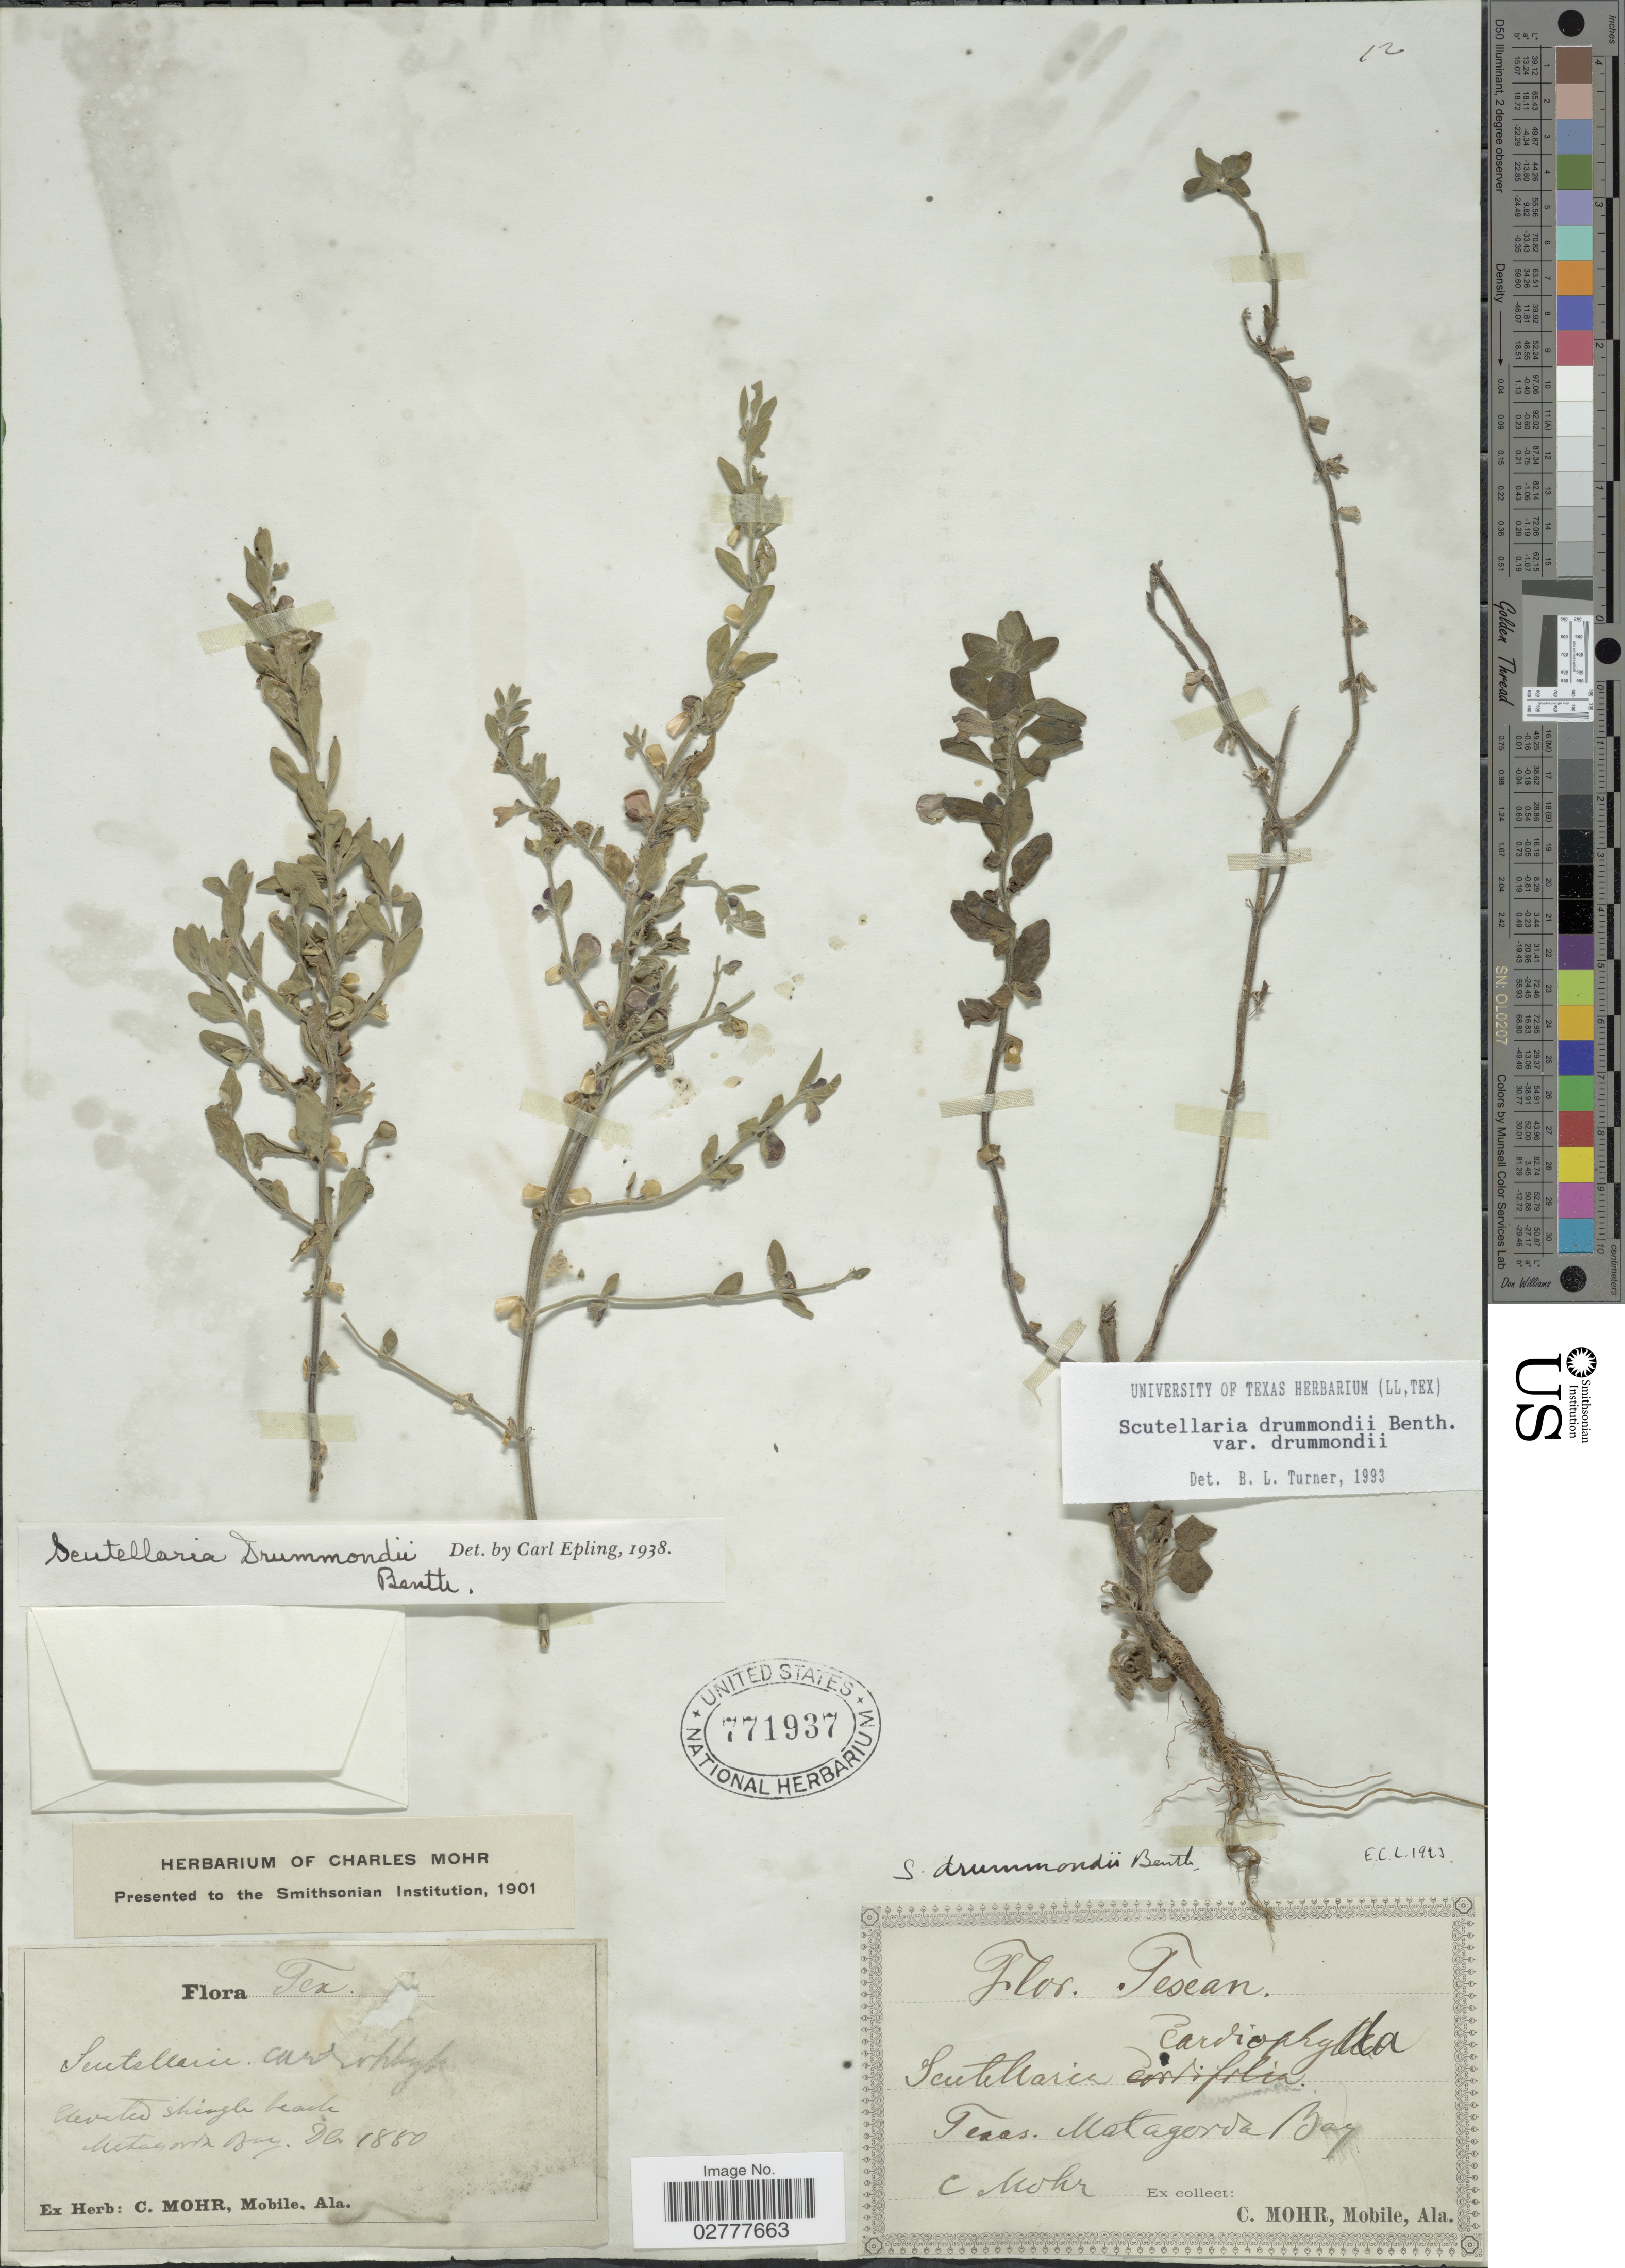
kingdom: Plantae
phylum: Tracheophyta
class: Magnoliopsida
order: Lamiales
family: Lamiaceae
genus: Scutellaria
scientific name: Scutellaria drummondii var. drummondii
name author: Benth.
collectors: C. T. Mohr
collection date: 1880-12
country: United States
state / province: Texas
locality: Elevated shingle beach, Matagorda Bay.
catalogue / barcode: US 771937